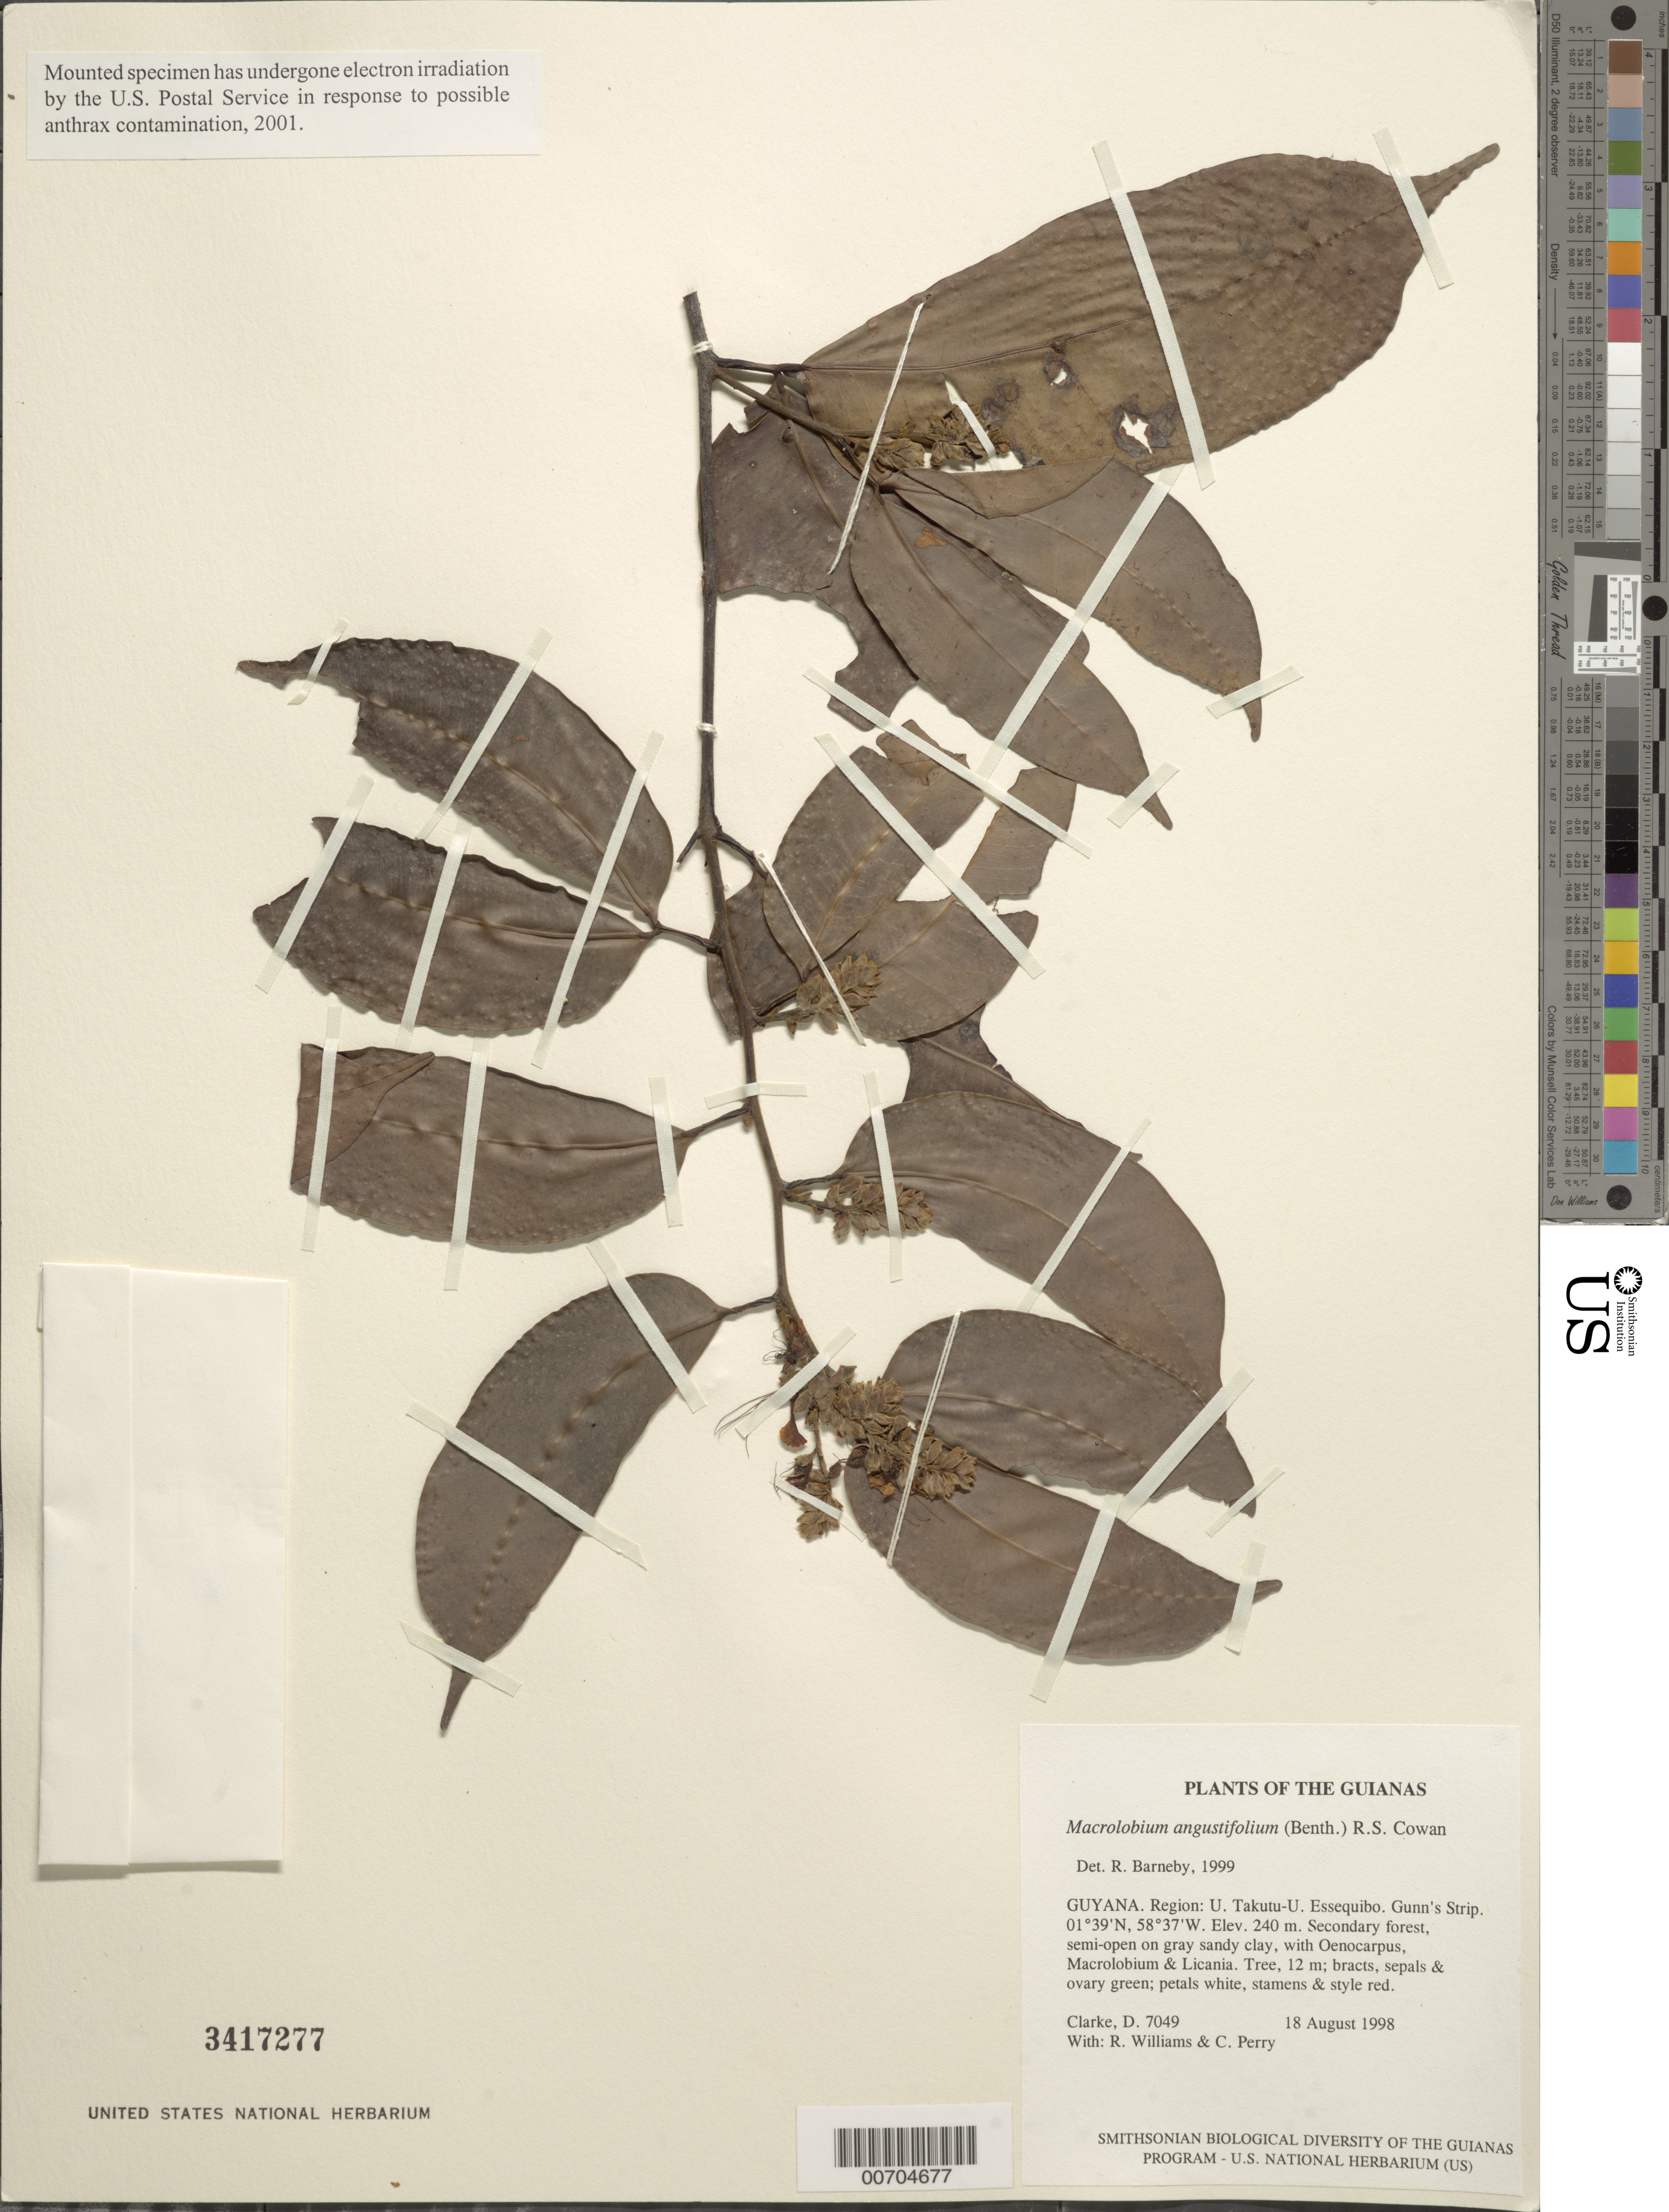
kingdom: Plantae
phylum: Tracheophyta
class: Magnoliopsida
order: Fabales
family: Fabaceae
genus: Macrolobium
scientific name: Macrolobium angustifolium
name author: (Benth.) R.S. Cowan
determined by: Barneby, Rupert C., (NY)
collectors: H. D. Clarke, R. Williams & C. Perry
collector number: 7049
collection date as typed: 18 August 1998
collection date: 1998-08-18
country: Guyana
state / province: U. Takutu-U. Essequibo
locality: Gunn's Strip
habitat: Secondary forest, semi-open on gray sandy clay, with Oenocarpus, Macrolobium & Licania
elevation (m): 240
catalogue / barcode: US 3417277